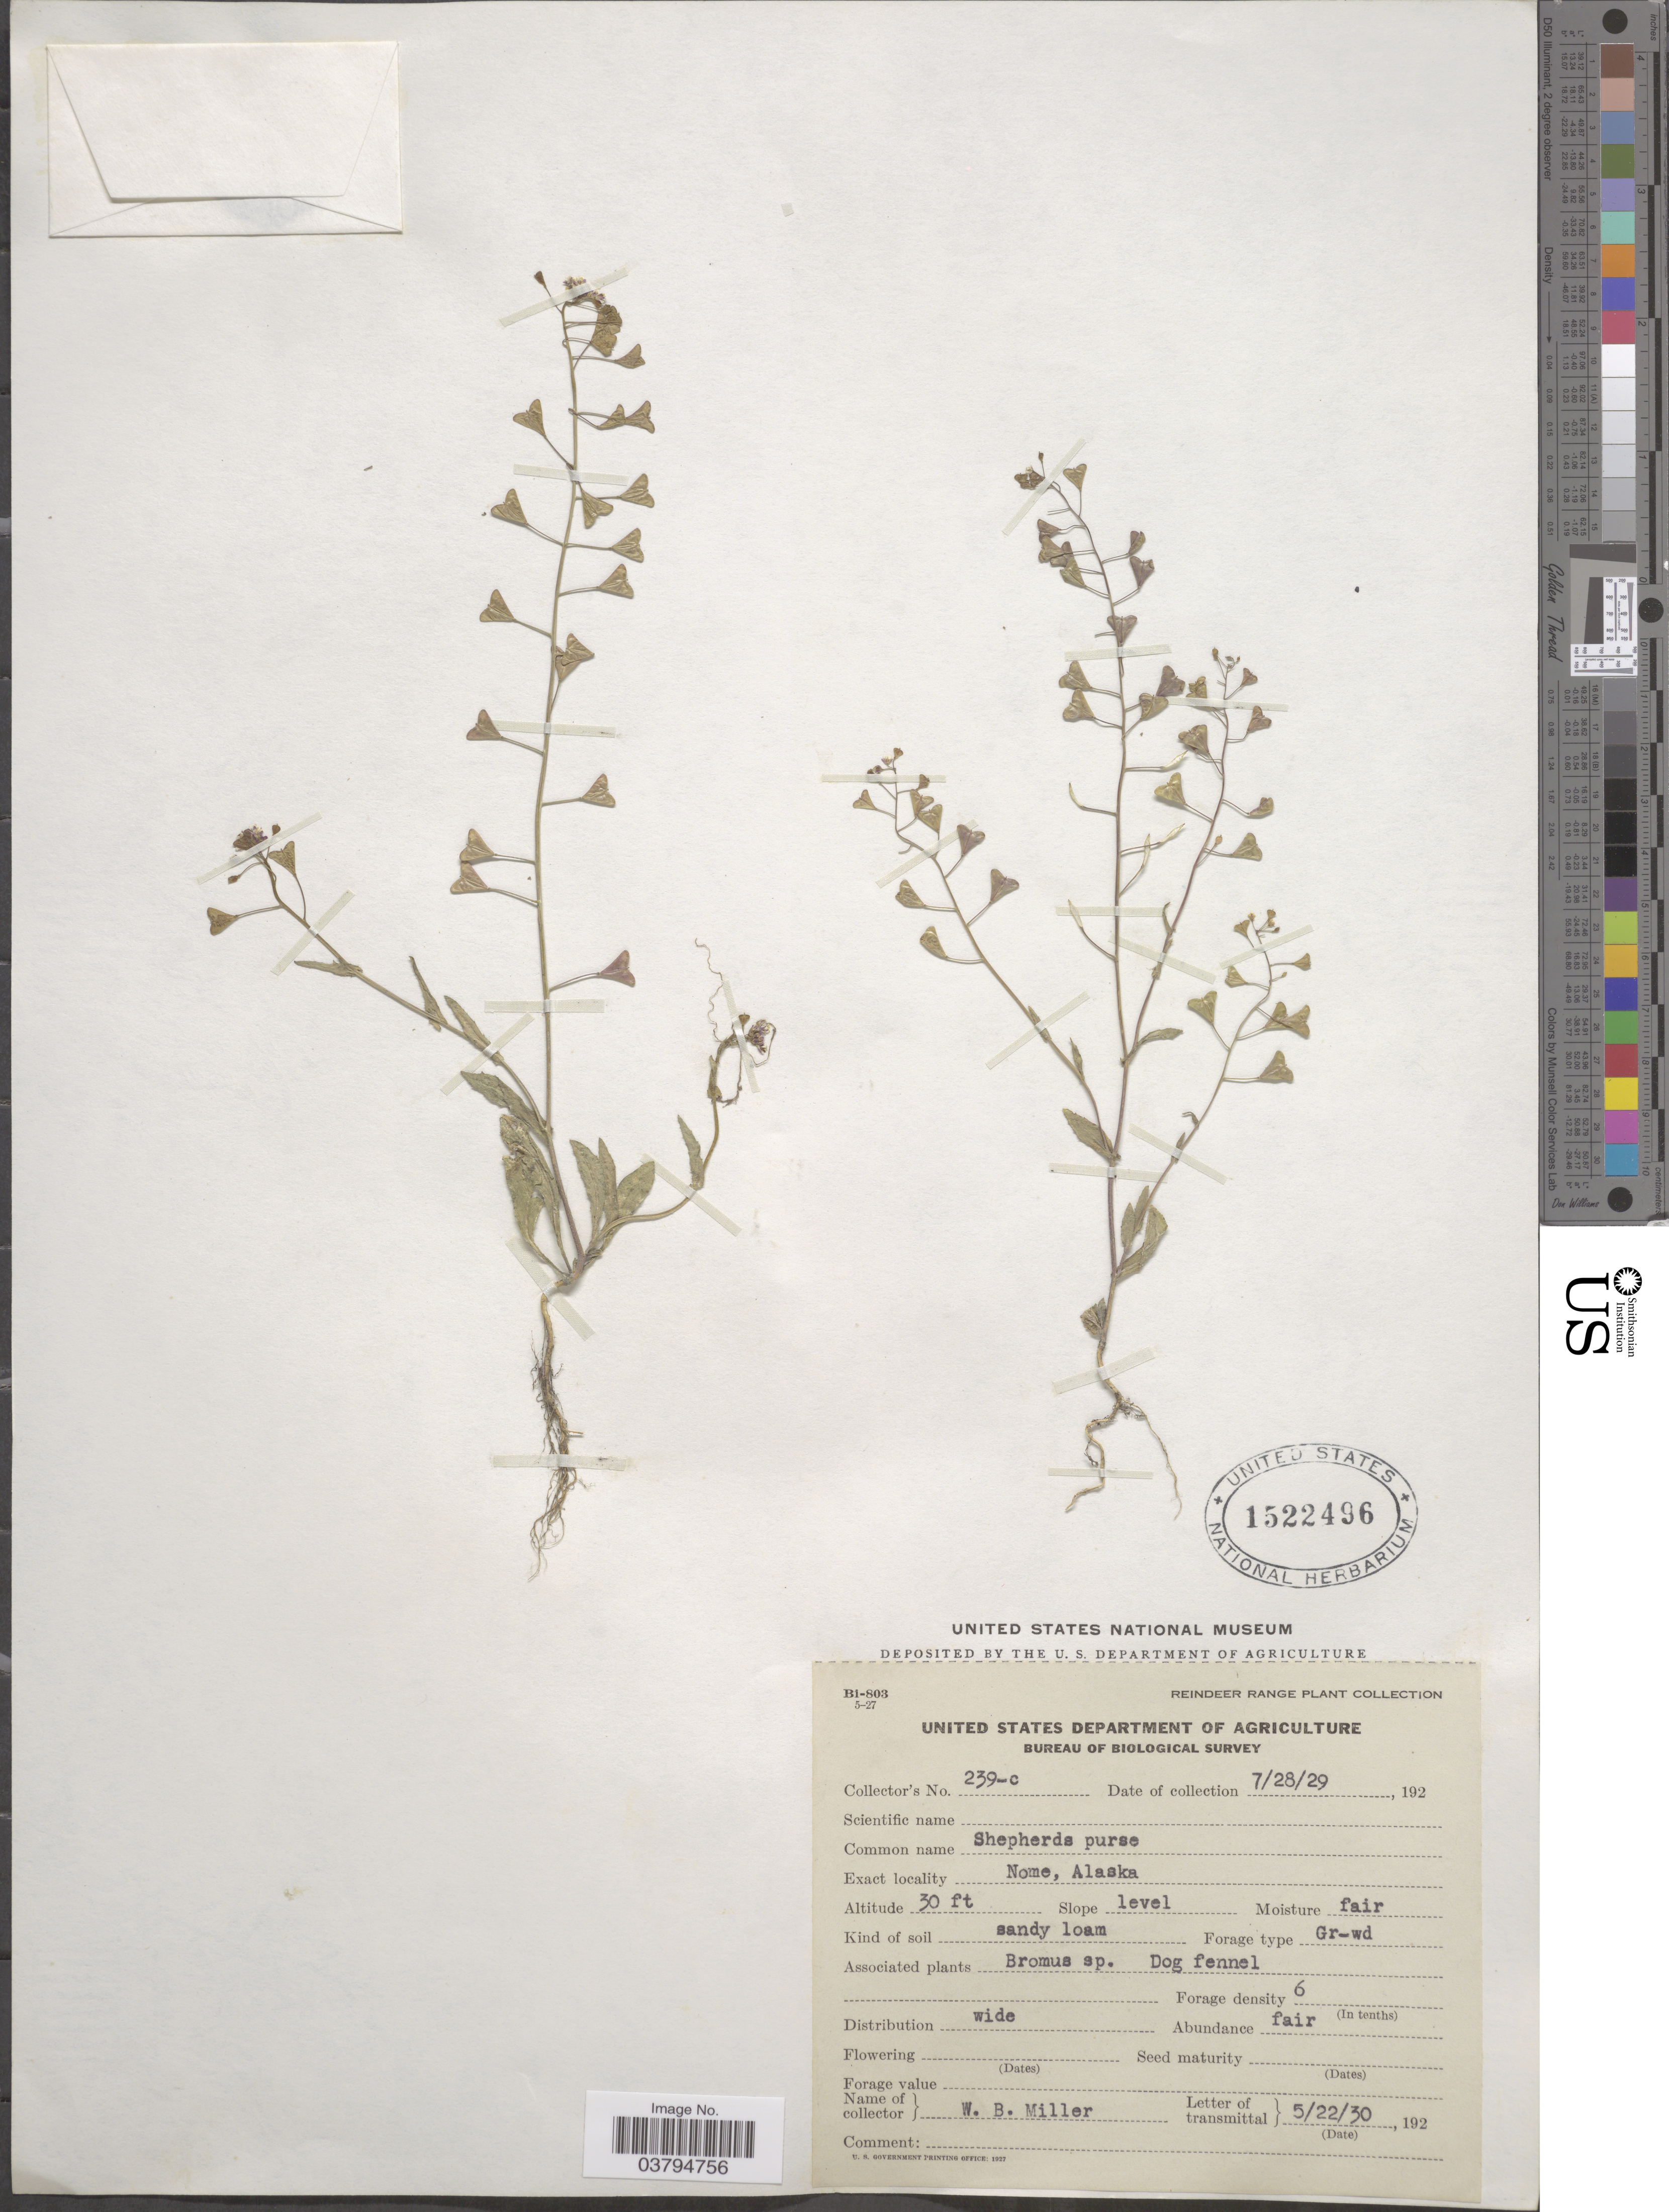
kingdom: Plantae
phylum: Tracheophyta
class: Magnoliopsida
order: Brassicales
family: Brassicaceae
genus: Capsella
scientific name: Capsella bursa-pastoris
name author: (L.) Medik.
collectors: W. Miller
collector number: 239-c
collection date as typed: Transcribed d/m/y: 28/7/29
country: United States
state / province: Alaska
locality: Nome.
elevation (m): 9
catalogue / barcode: US 1522496